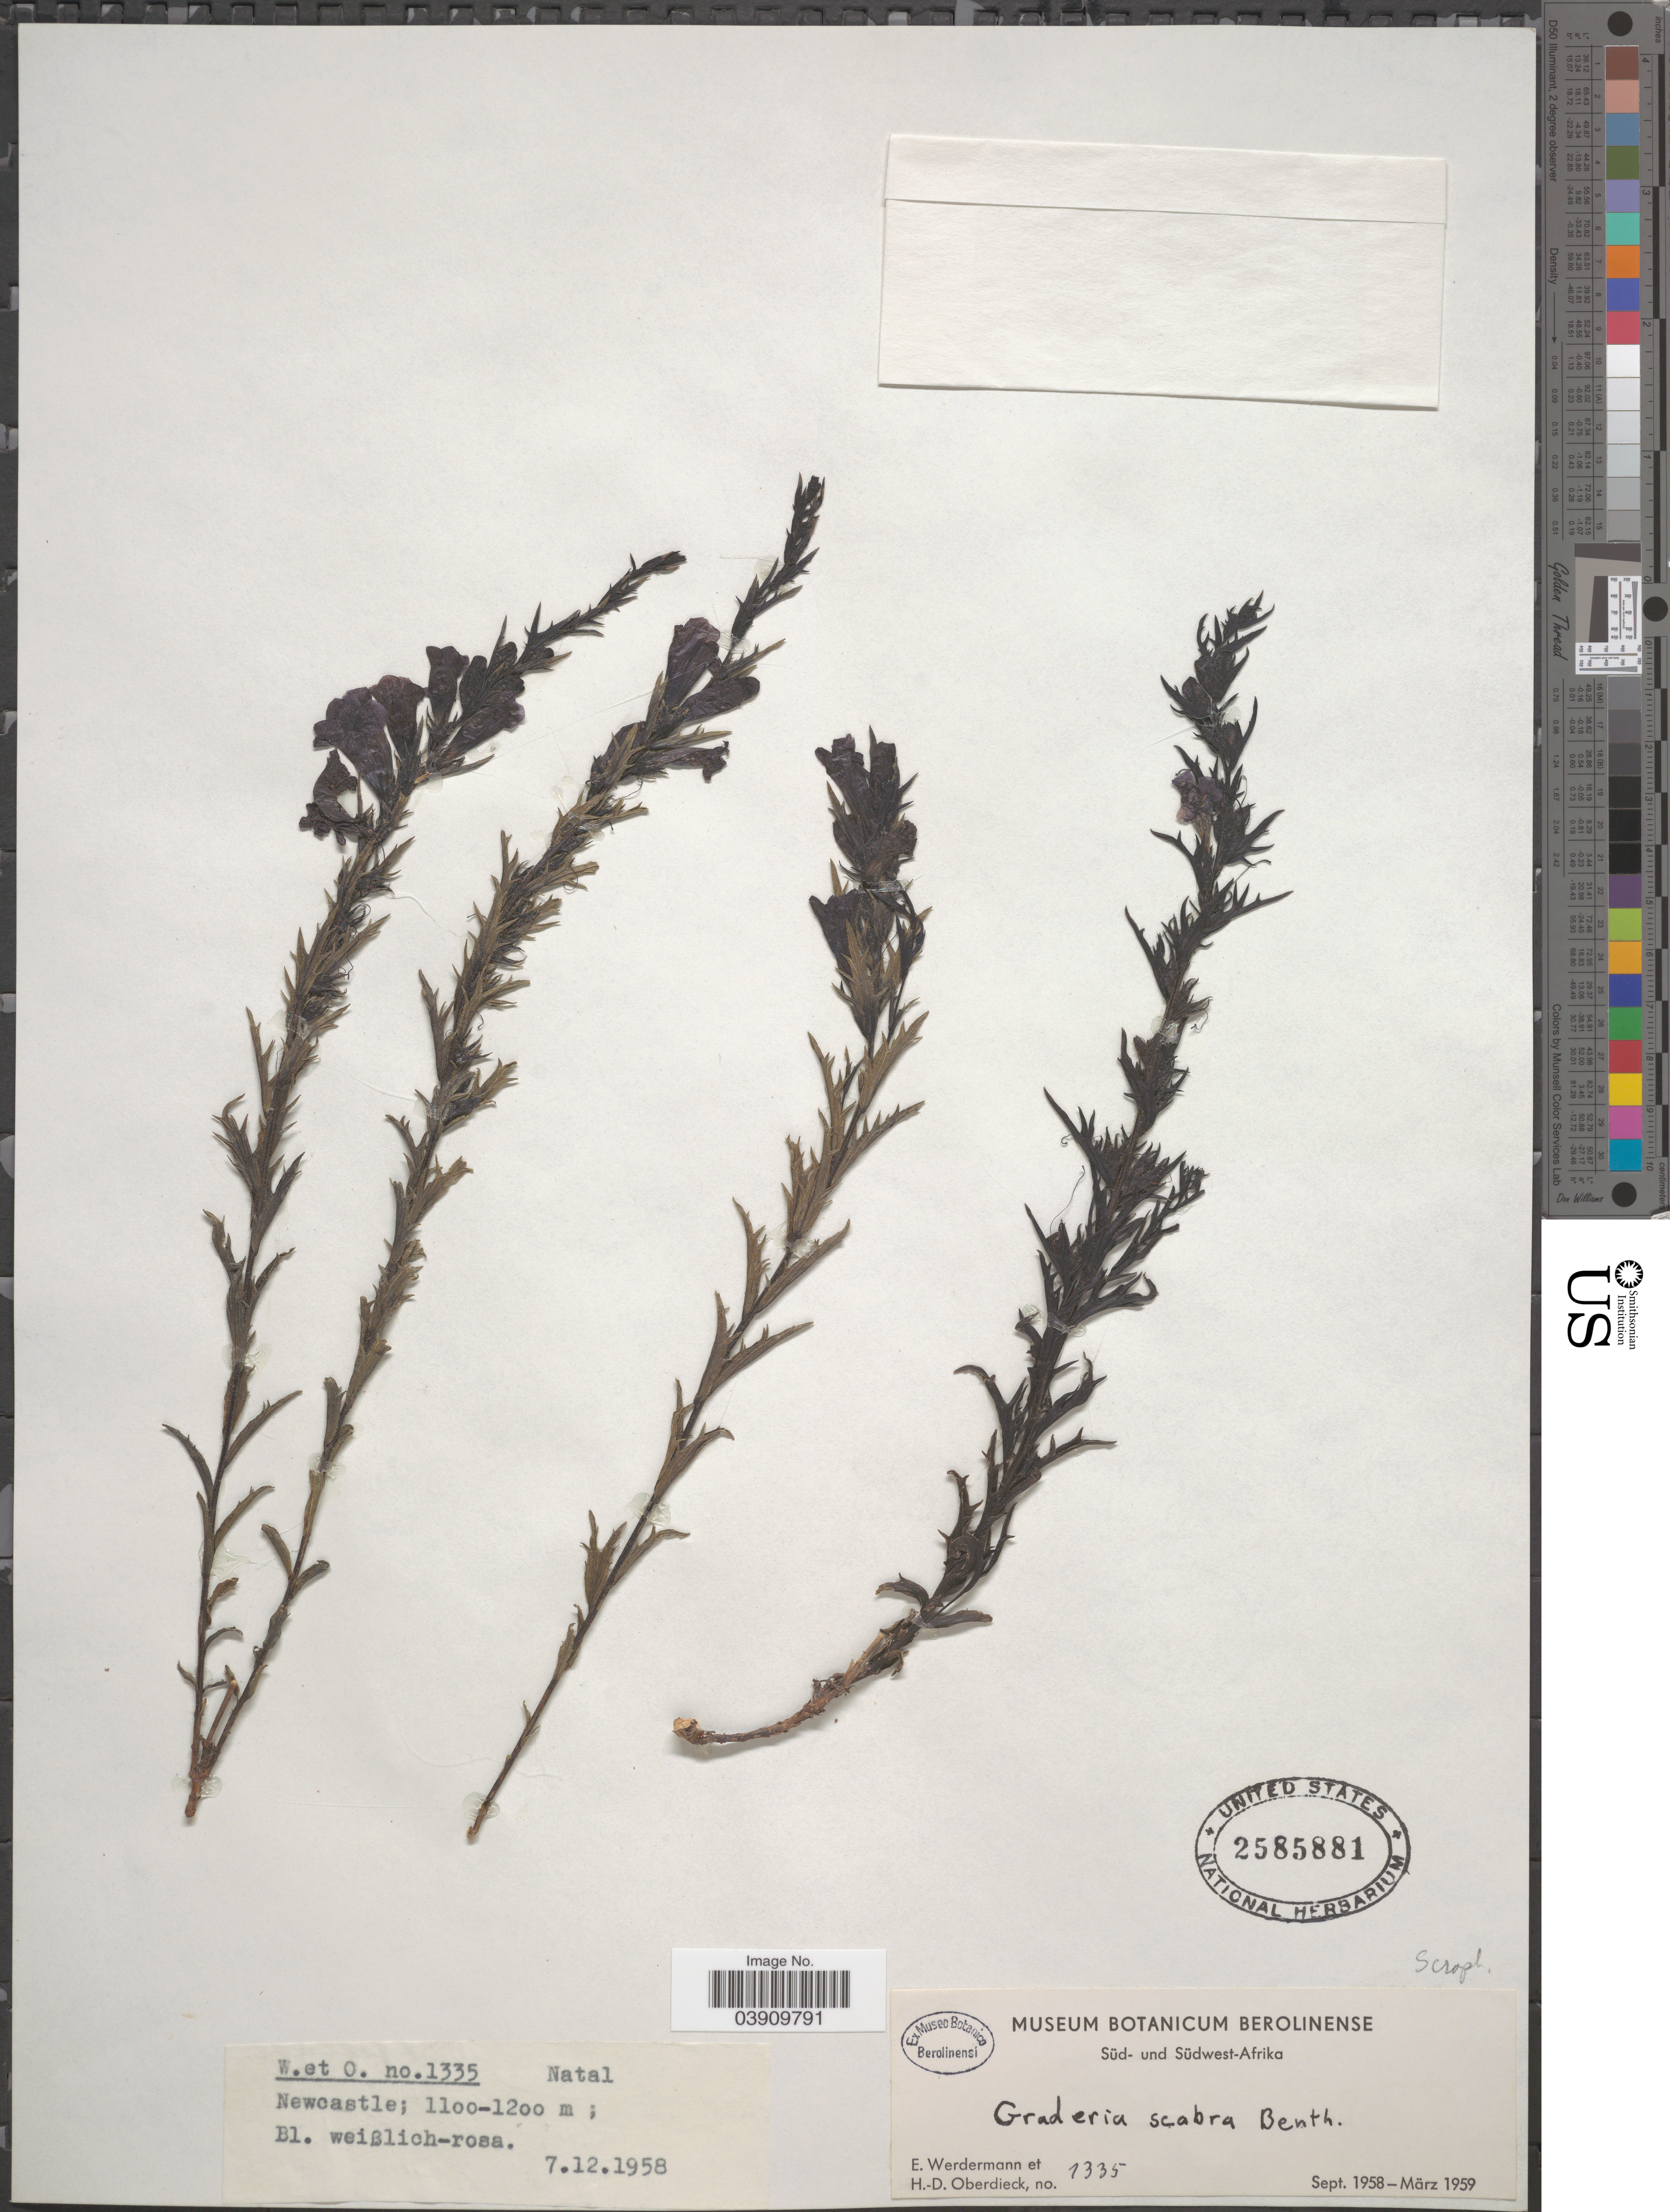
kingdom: Plantae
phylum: Tracheophyta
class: Magnoliopsida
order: Lamiales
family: Orobanchaceae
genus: Graderia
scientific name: Graderia scabra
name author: Benth.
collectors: E. Verdermann & H. Oberdieck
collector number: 1335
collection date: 1958-12-07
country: South Africa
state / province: KwaZulu-Natal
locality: Natal. Newcastle.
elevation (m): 1100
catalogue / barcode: US 2585881